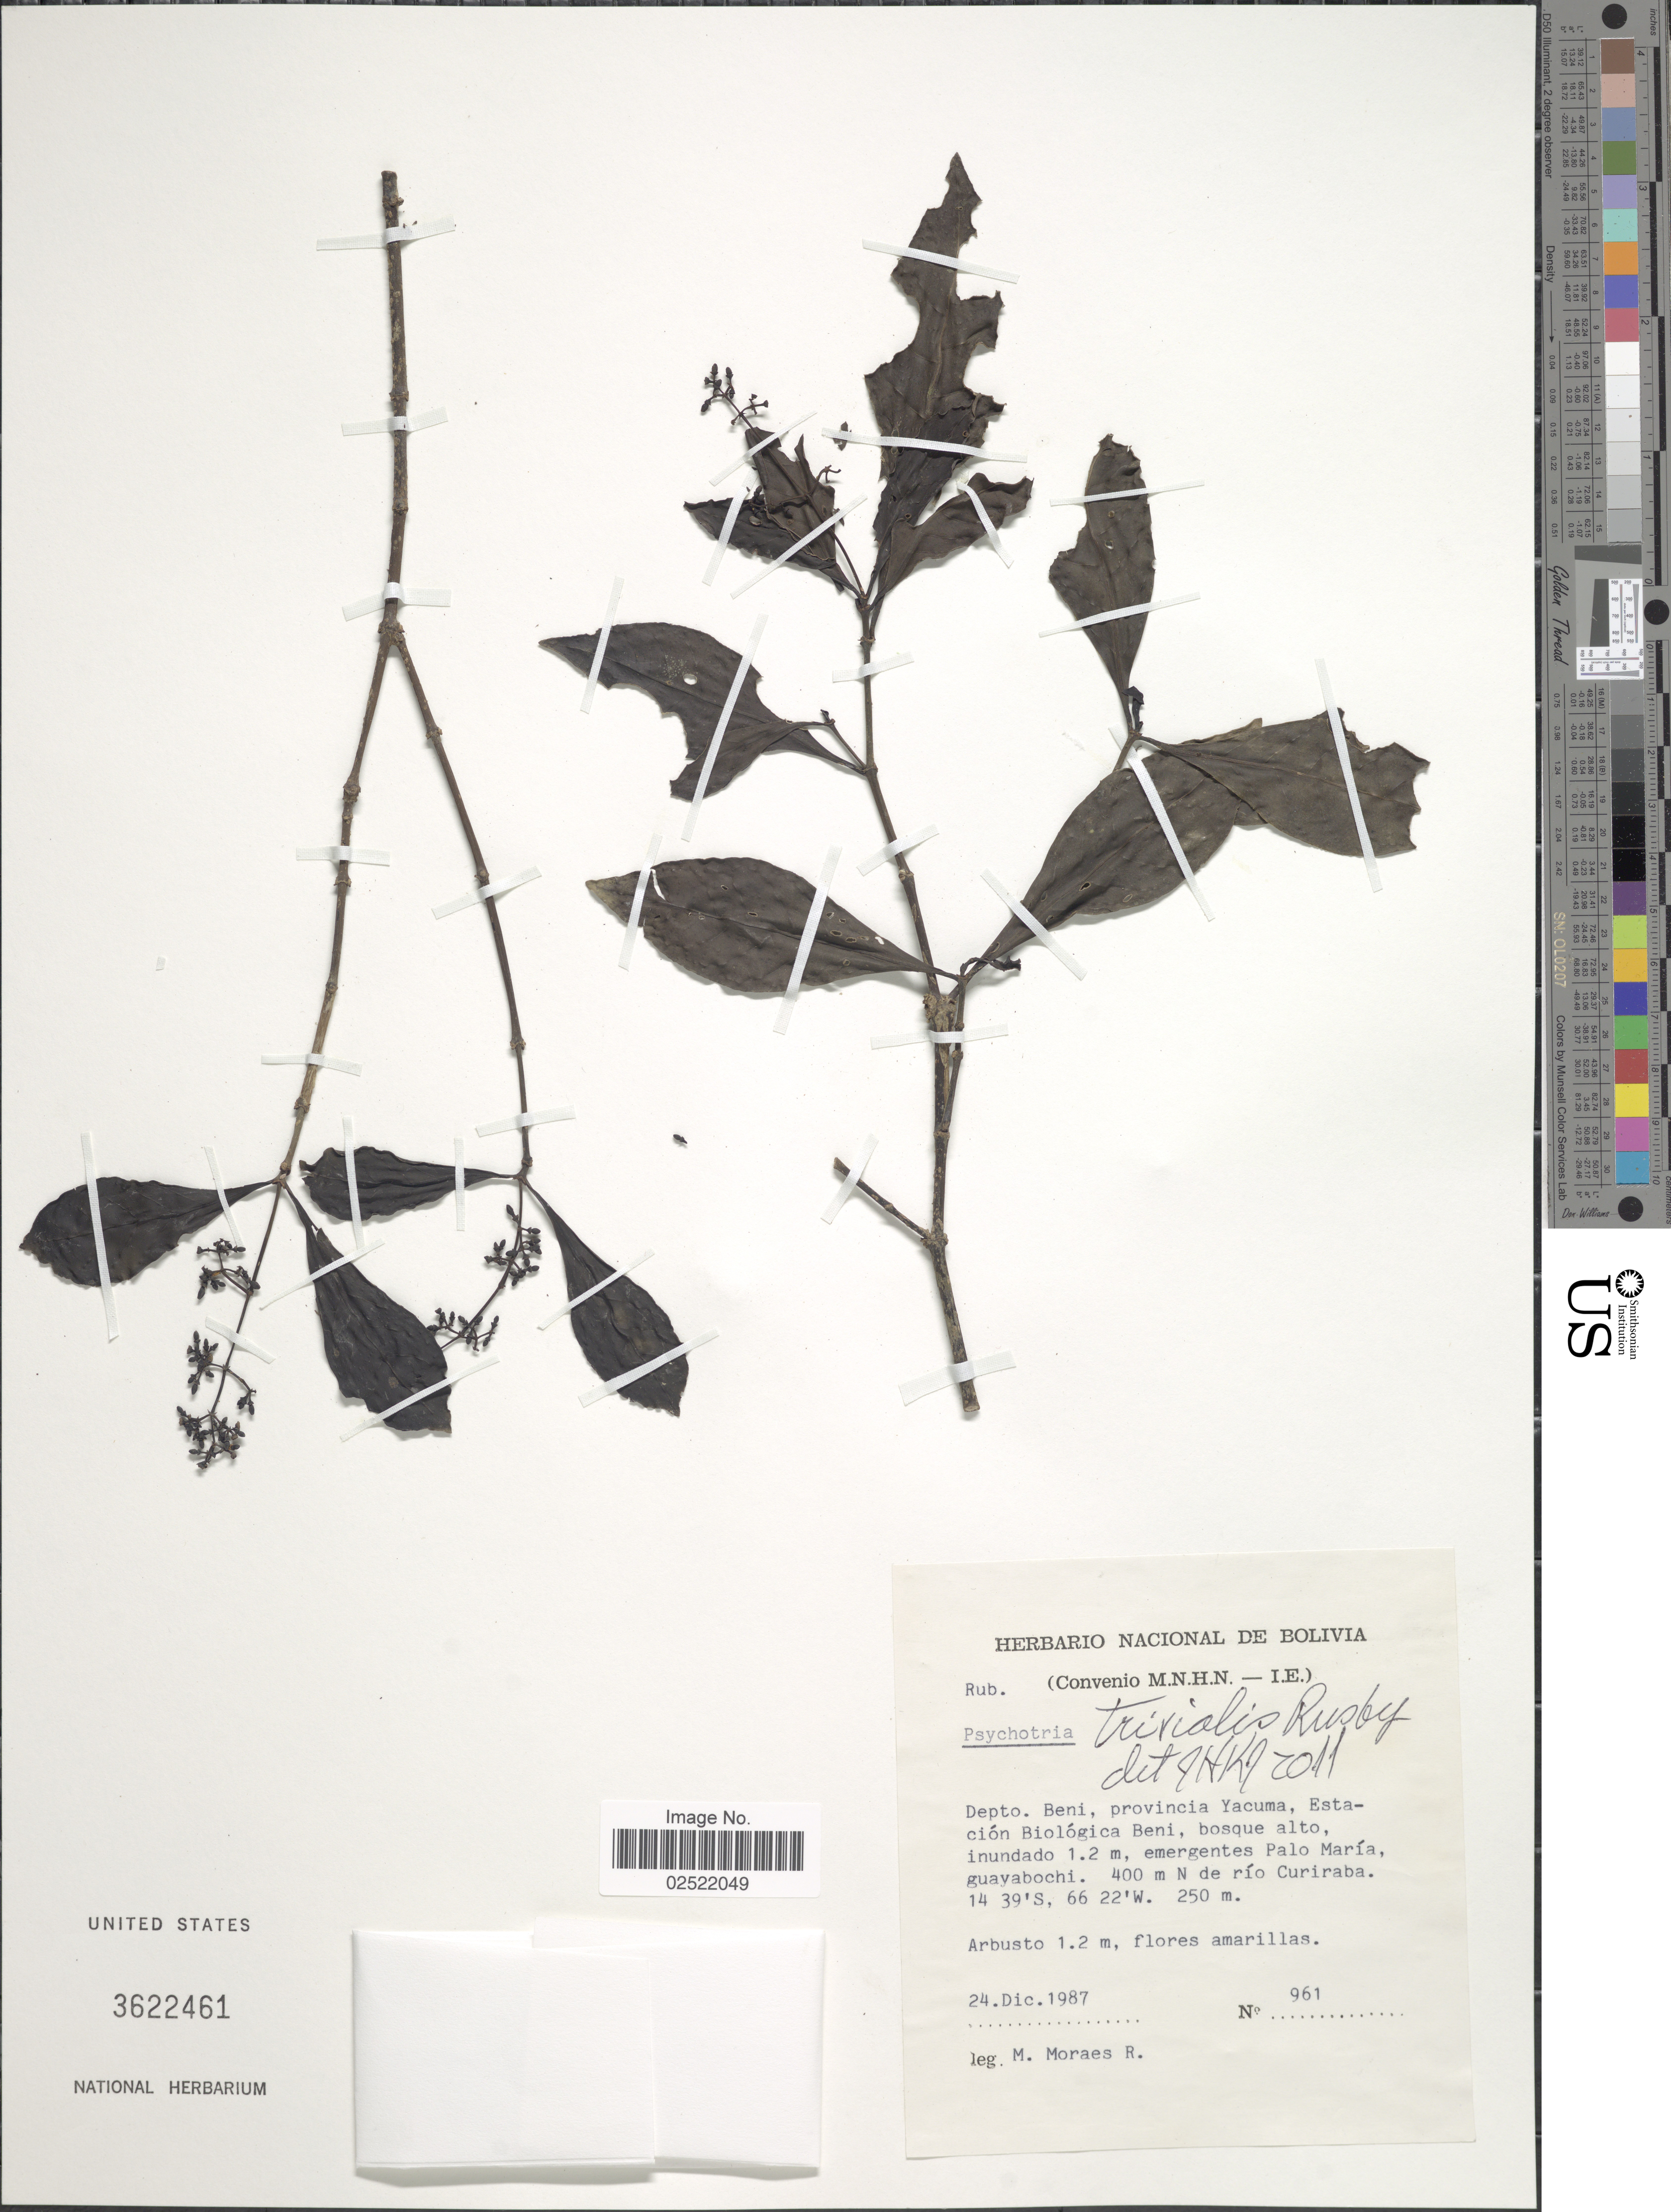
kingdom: Plantae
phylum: Tracheophyta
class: Magnoliopsida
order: Gentianales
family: Rubiaceae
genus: Psychotria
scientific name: Psychotria trivialis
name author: Rusby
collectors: M. Moraes R.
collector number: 961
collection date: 1987-12-24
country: Bolivia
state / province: Beni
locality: Depto. Beni, provincia Yacuma, Estacion Biologica Beni, bosque alto, inundado 1.2 m, emergentes Palo Maria, guayabochi, 400 m N de rio Curiraba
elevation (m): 250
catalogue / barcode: US 3622461